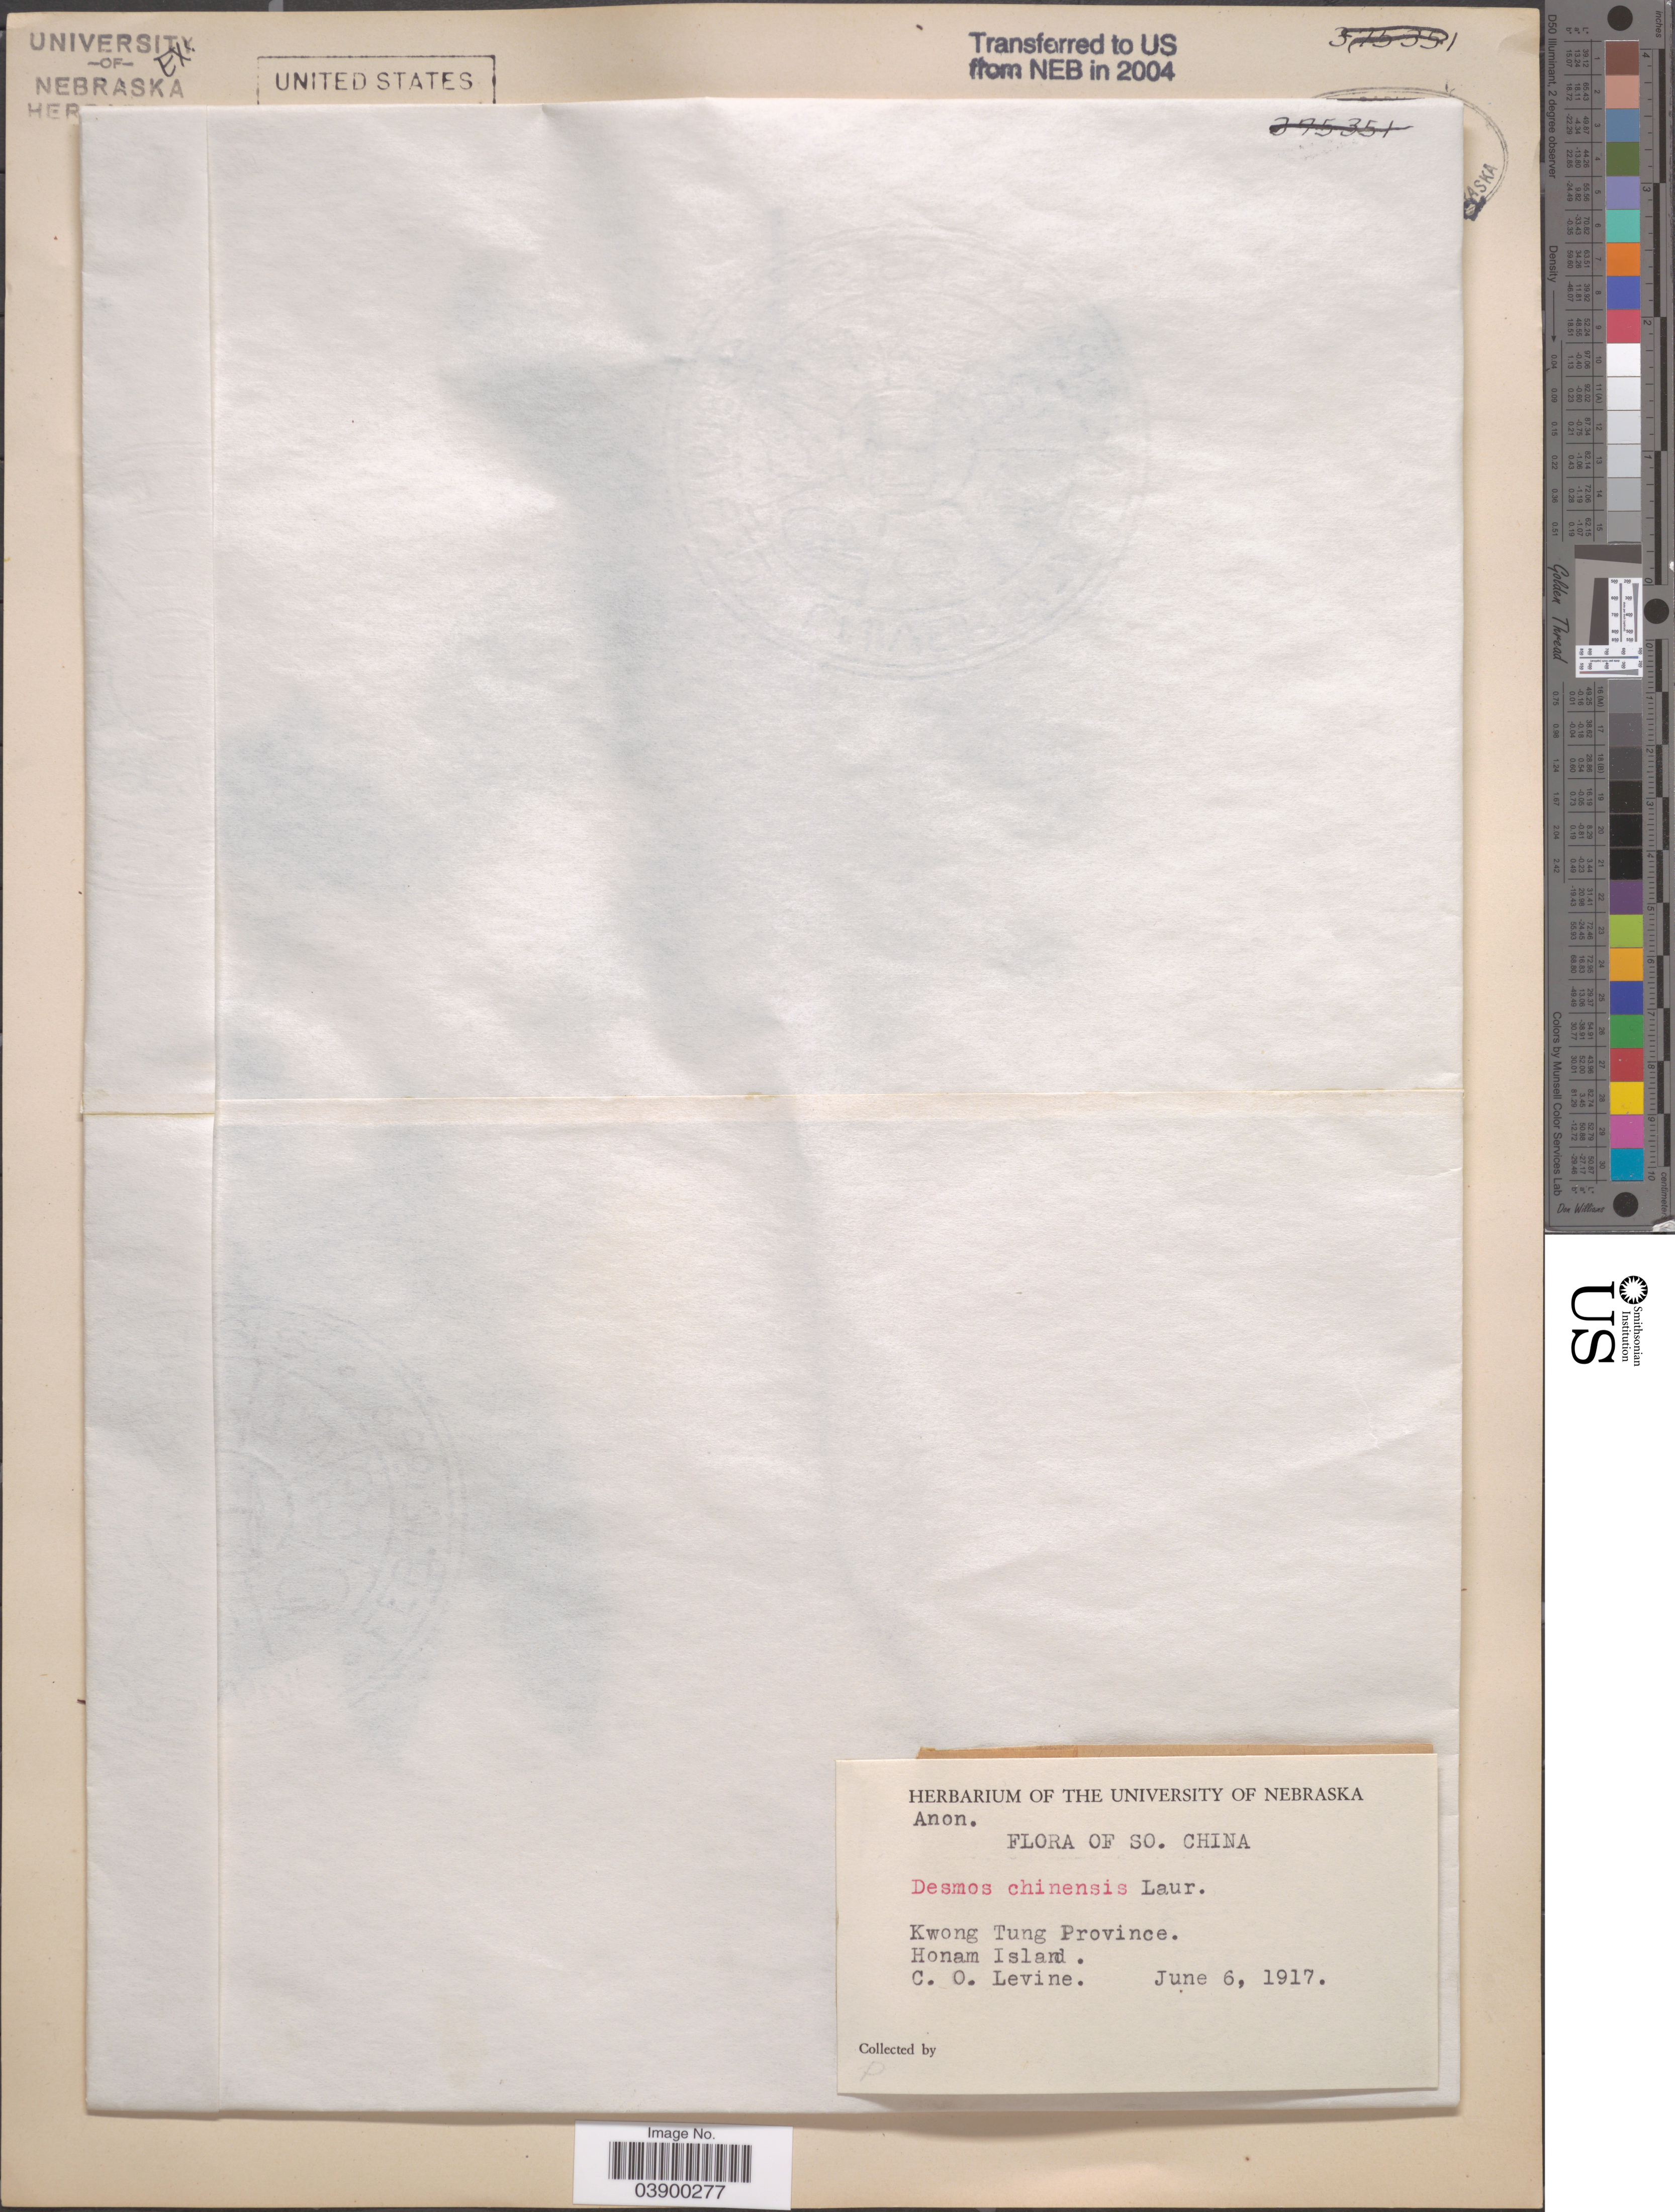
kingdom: Plantae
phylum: Tracheophyta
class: Magnoliopsida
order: Magnoliales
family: Annonaceae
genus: Desmos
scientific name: Desmos chinensis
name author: Lour.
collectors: C. O. Levine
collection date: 1917-06-06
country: China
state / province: Guangdong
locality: So. China. Kwong Tung Province. Honam Island.